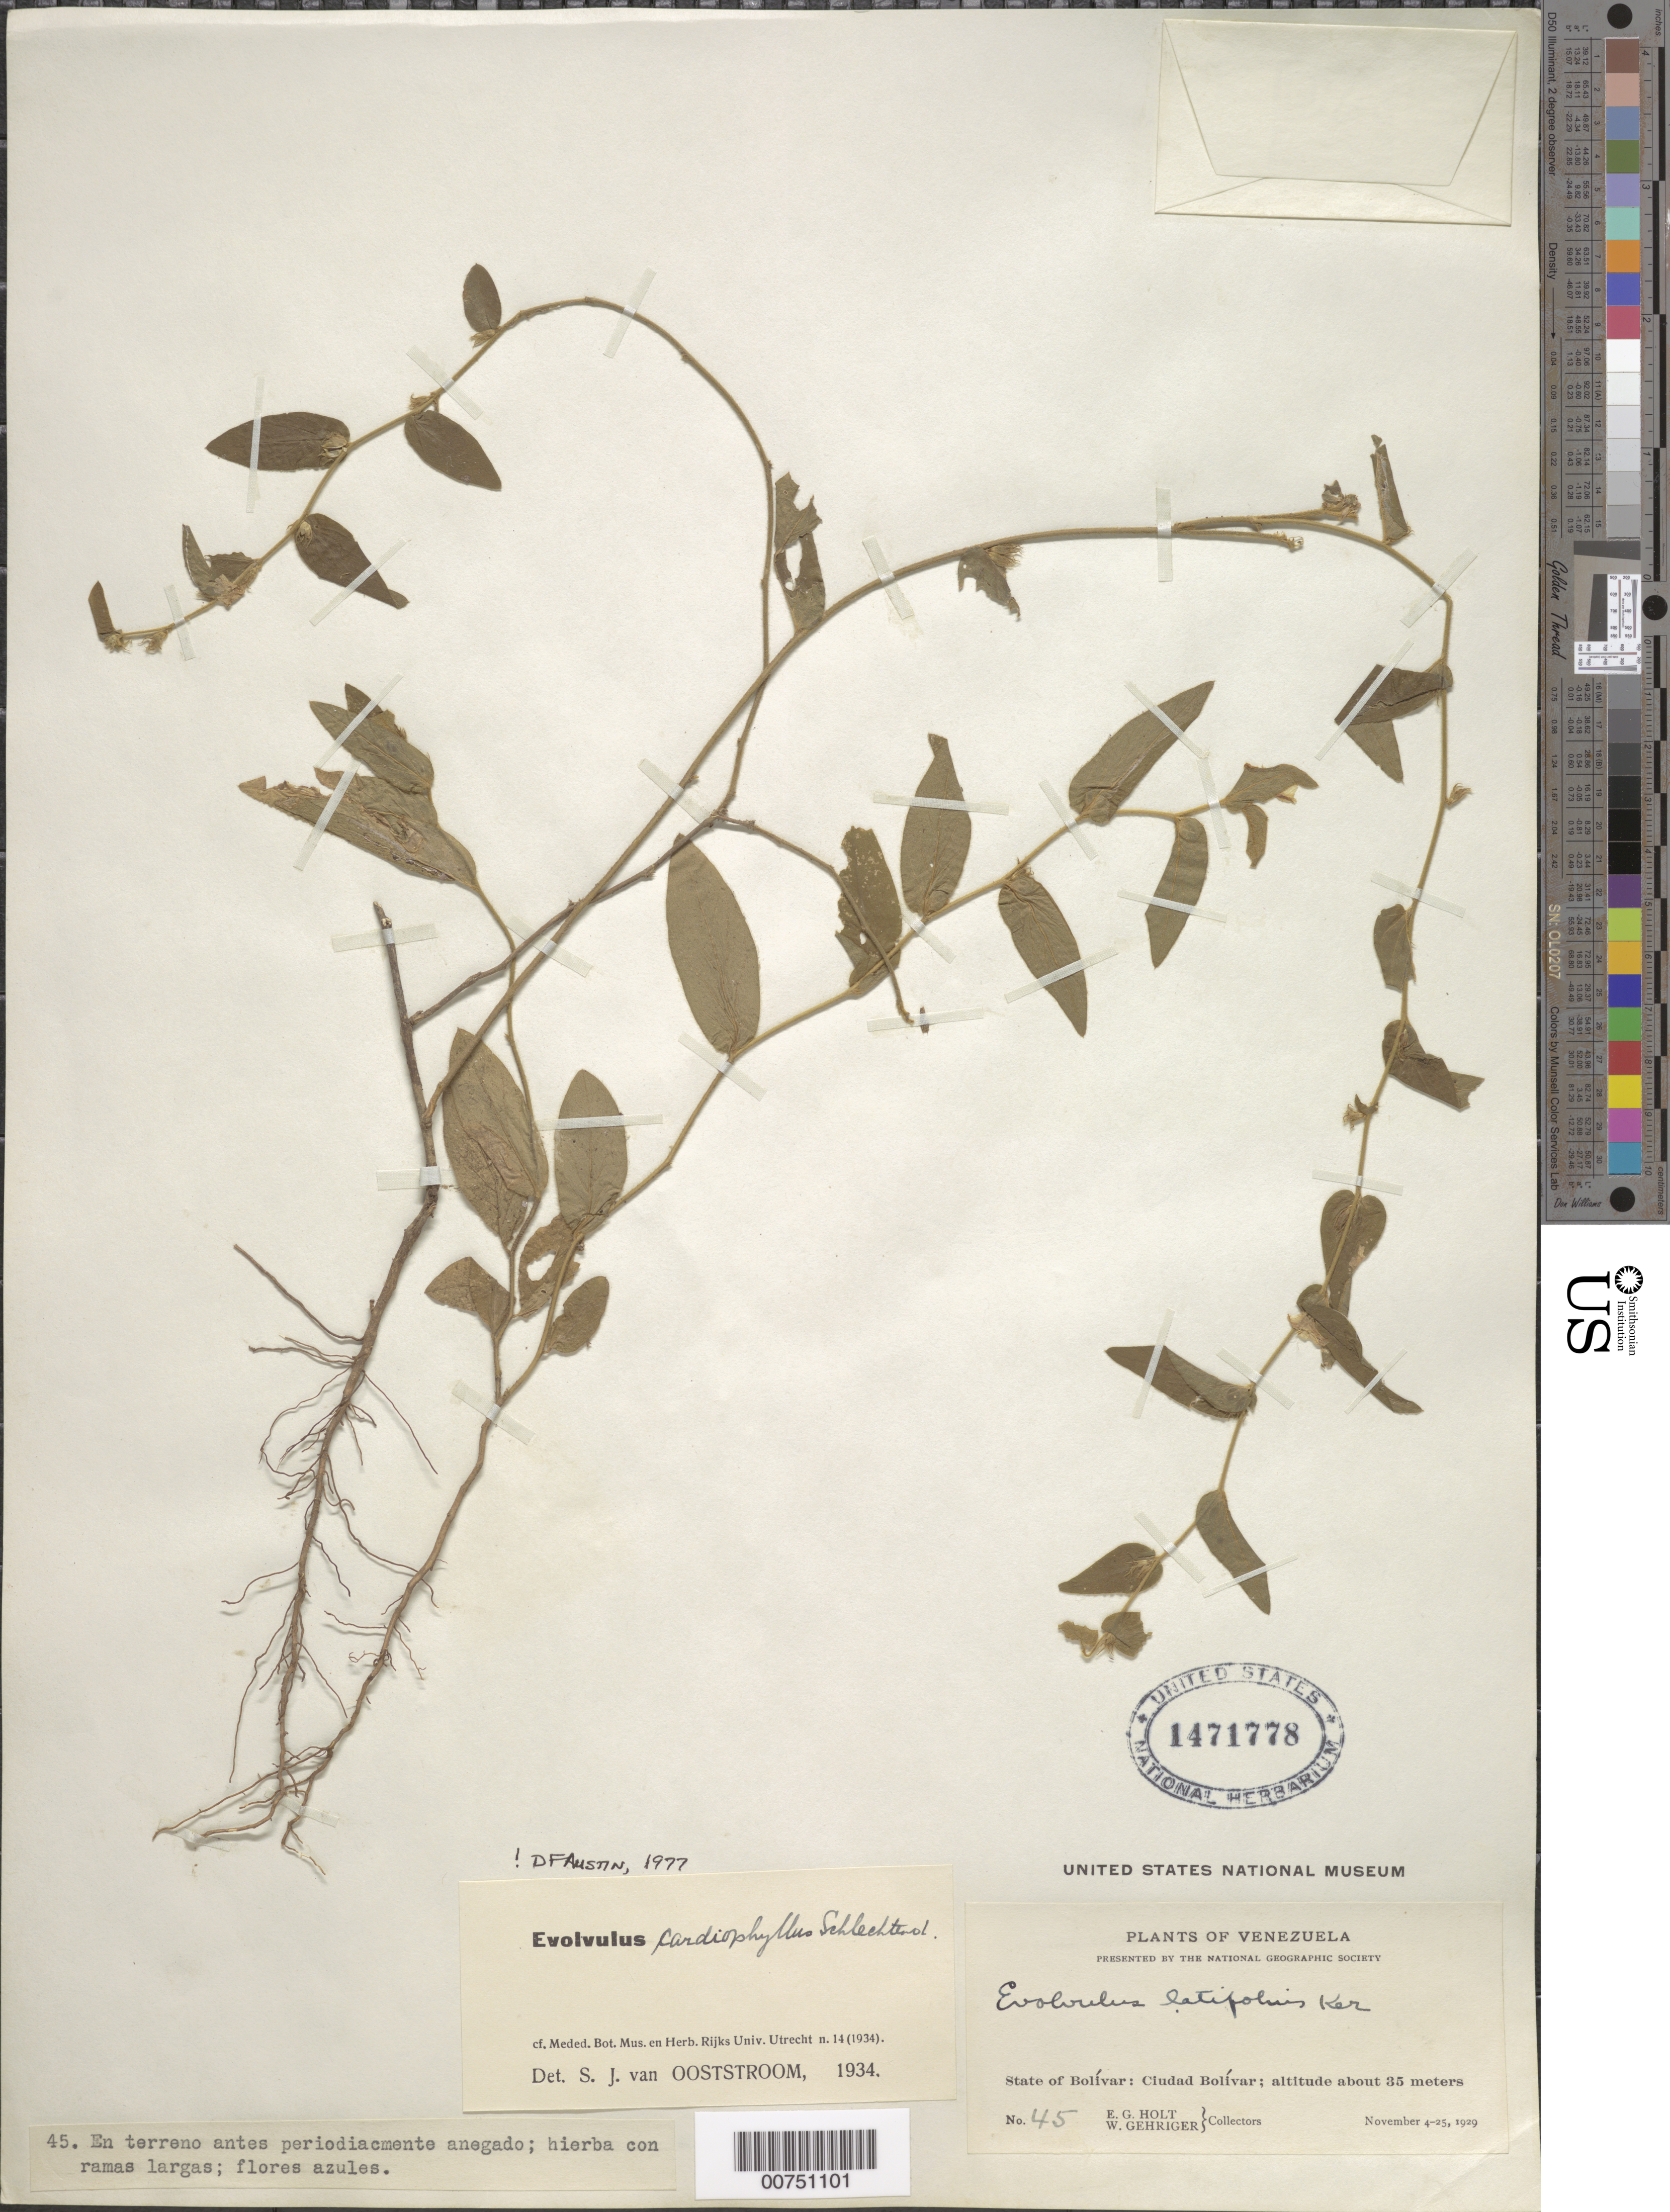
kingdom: Plantae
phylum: Tracheophyta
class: Magnoliopsida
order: Solanales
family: Convolvulaceae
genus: Evolvulus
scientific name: Evolvulus cardiophyllus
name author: Schltdl.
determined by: Austin, D. F.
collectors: E. Holt & W. Gehriger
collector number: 45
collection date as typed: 4-Nov-29 to 25-Nov-29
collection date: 1929-11-04/1929-11-25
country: Venezuela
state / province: Bolívar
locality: Ciudad Bolívar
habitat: Terreno antes periodicamente anegado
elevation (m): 35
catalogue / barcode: US 1471778